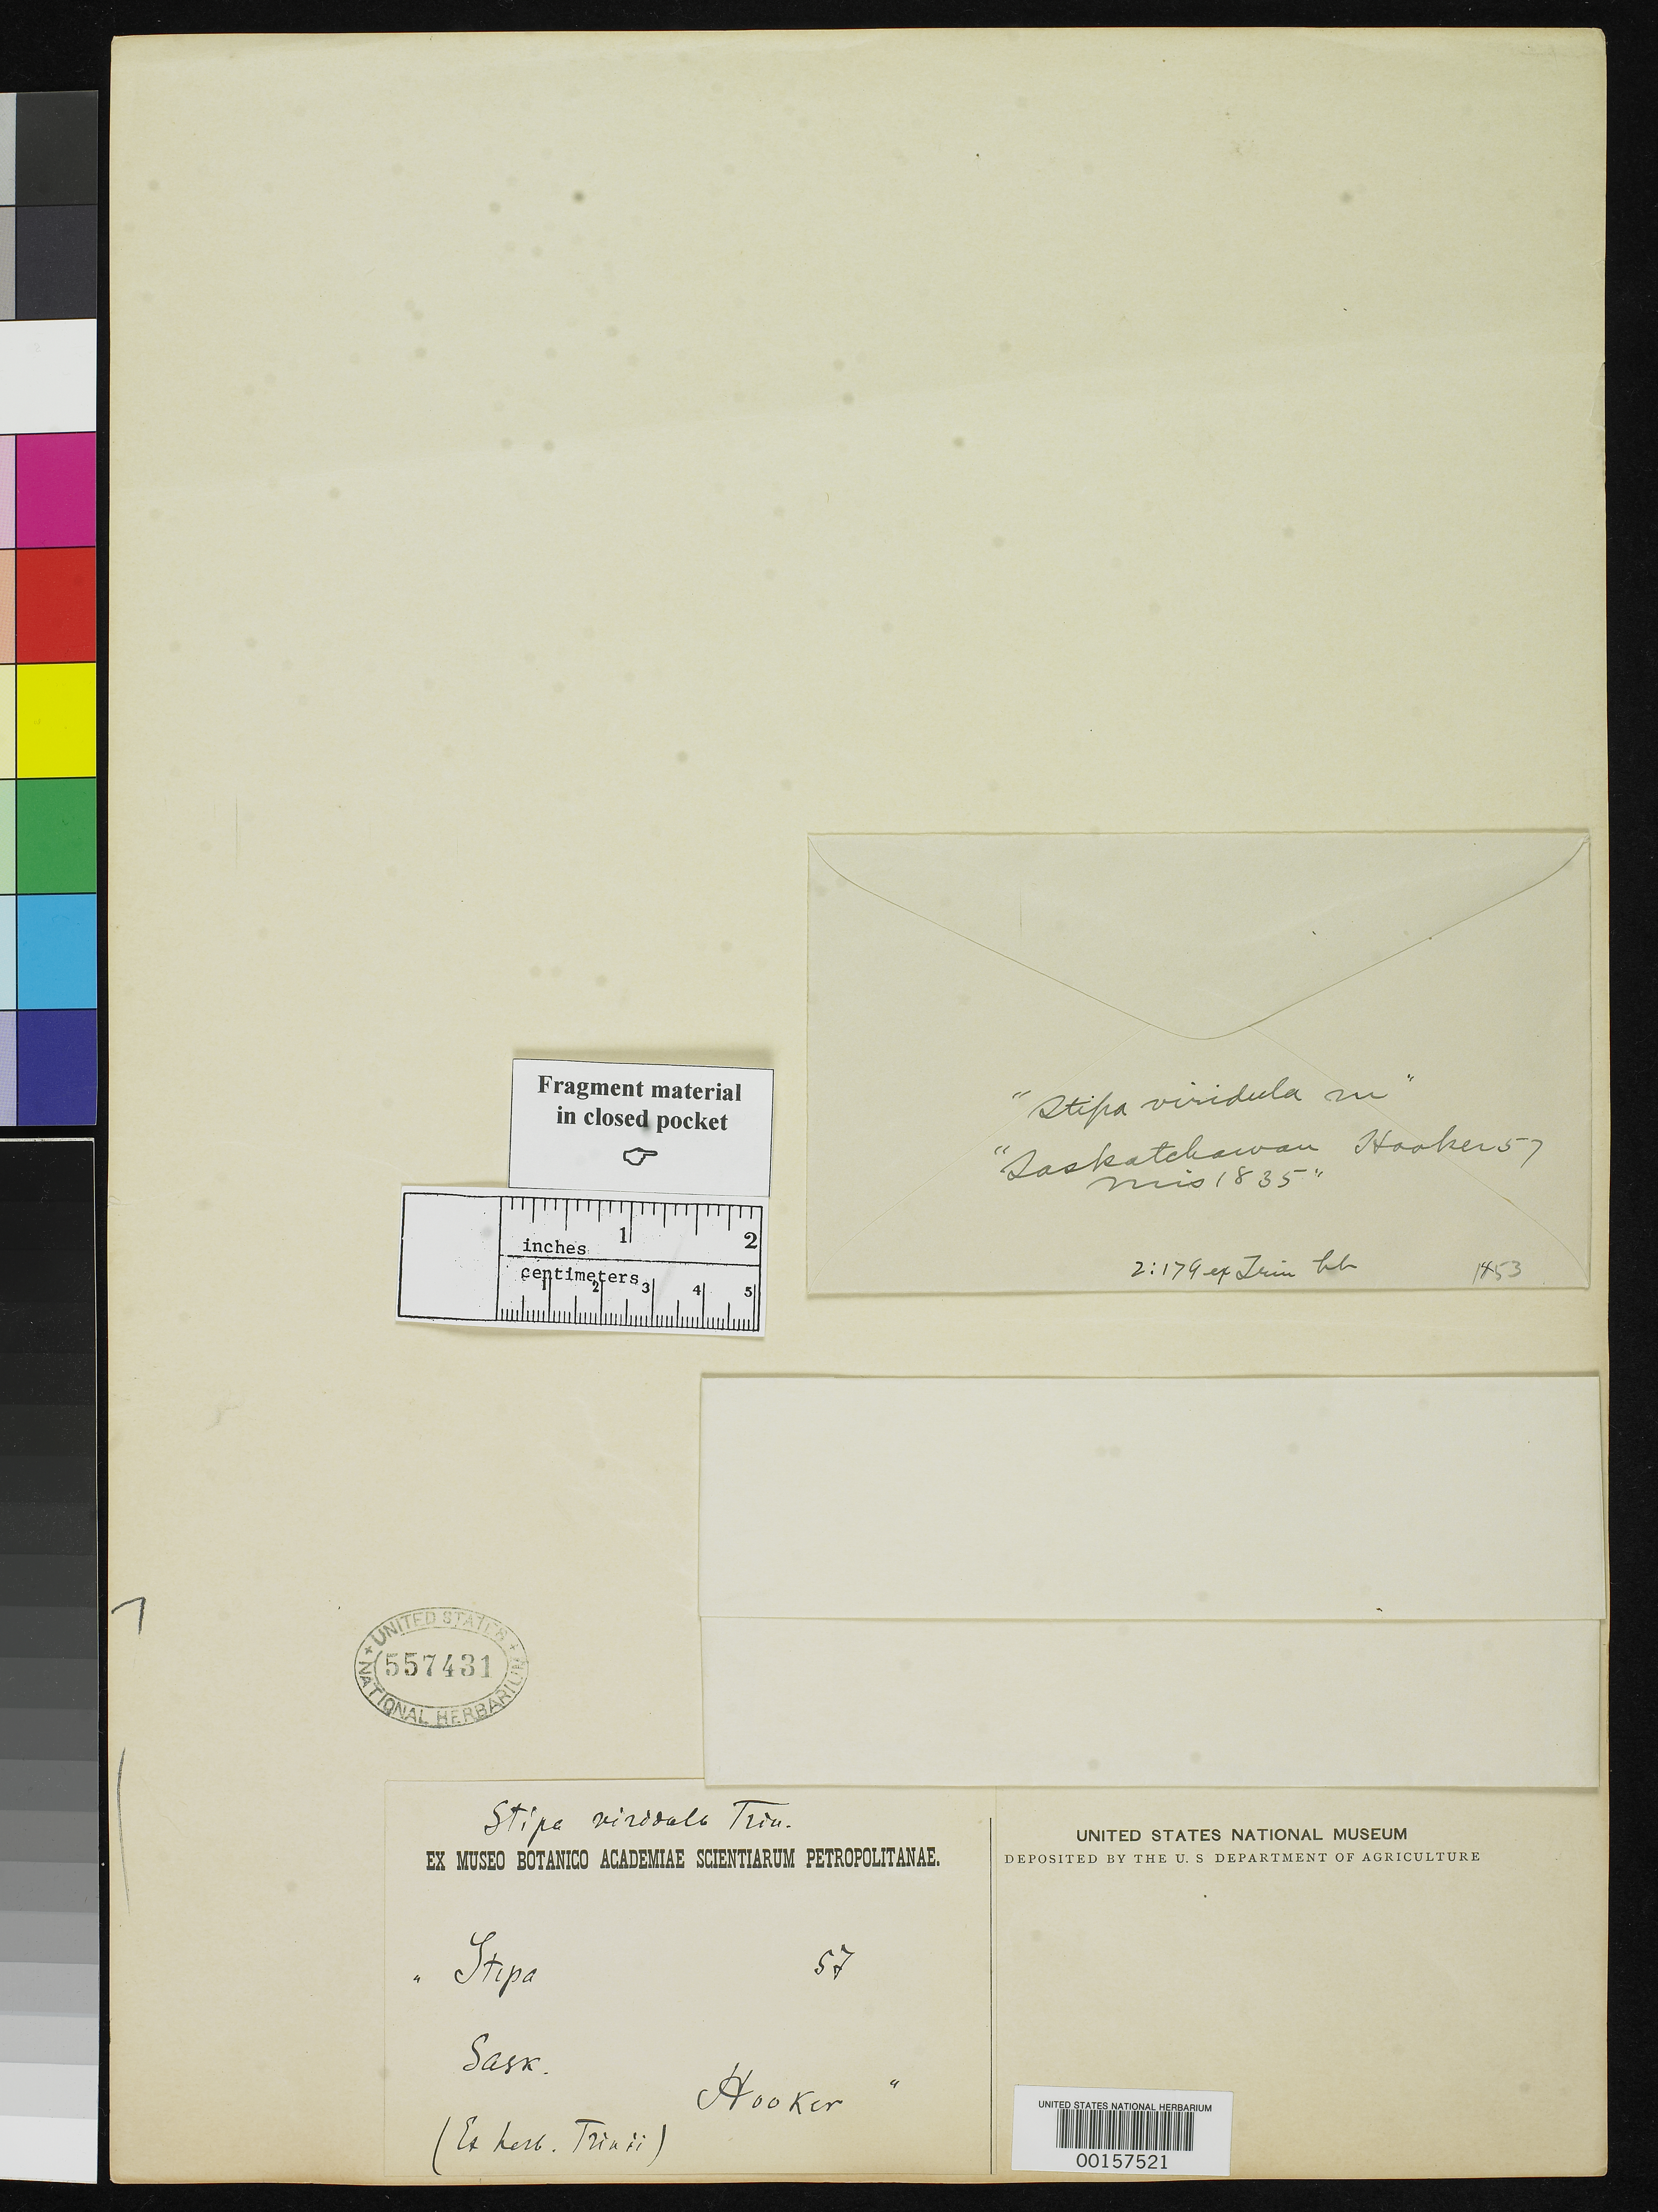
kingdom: Plantae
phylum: Tracheophyta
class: Liliopsida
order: Poales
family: Poaceae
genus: Stipa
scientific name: Stipa viridula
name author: Trin.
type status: Type Fragment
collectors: J. D. Hooker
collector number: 57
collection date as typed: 1835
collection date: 1835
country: Canada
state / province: Saskatchewan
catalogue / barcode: US 557431